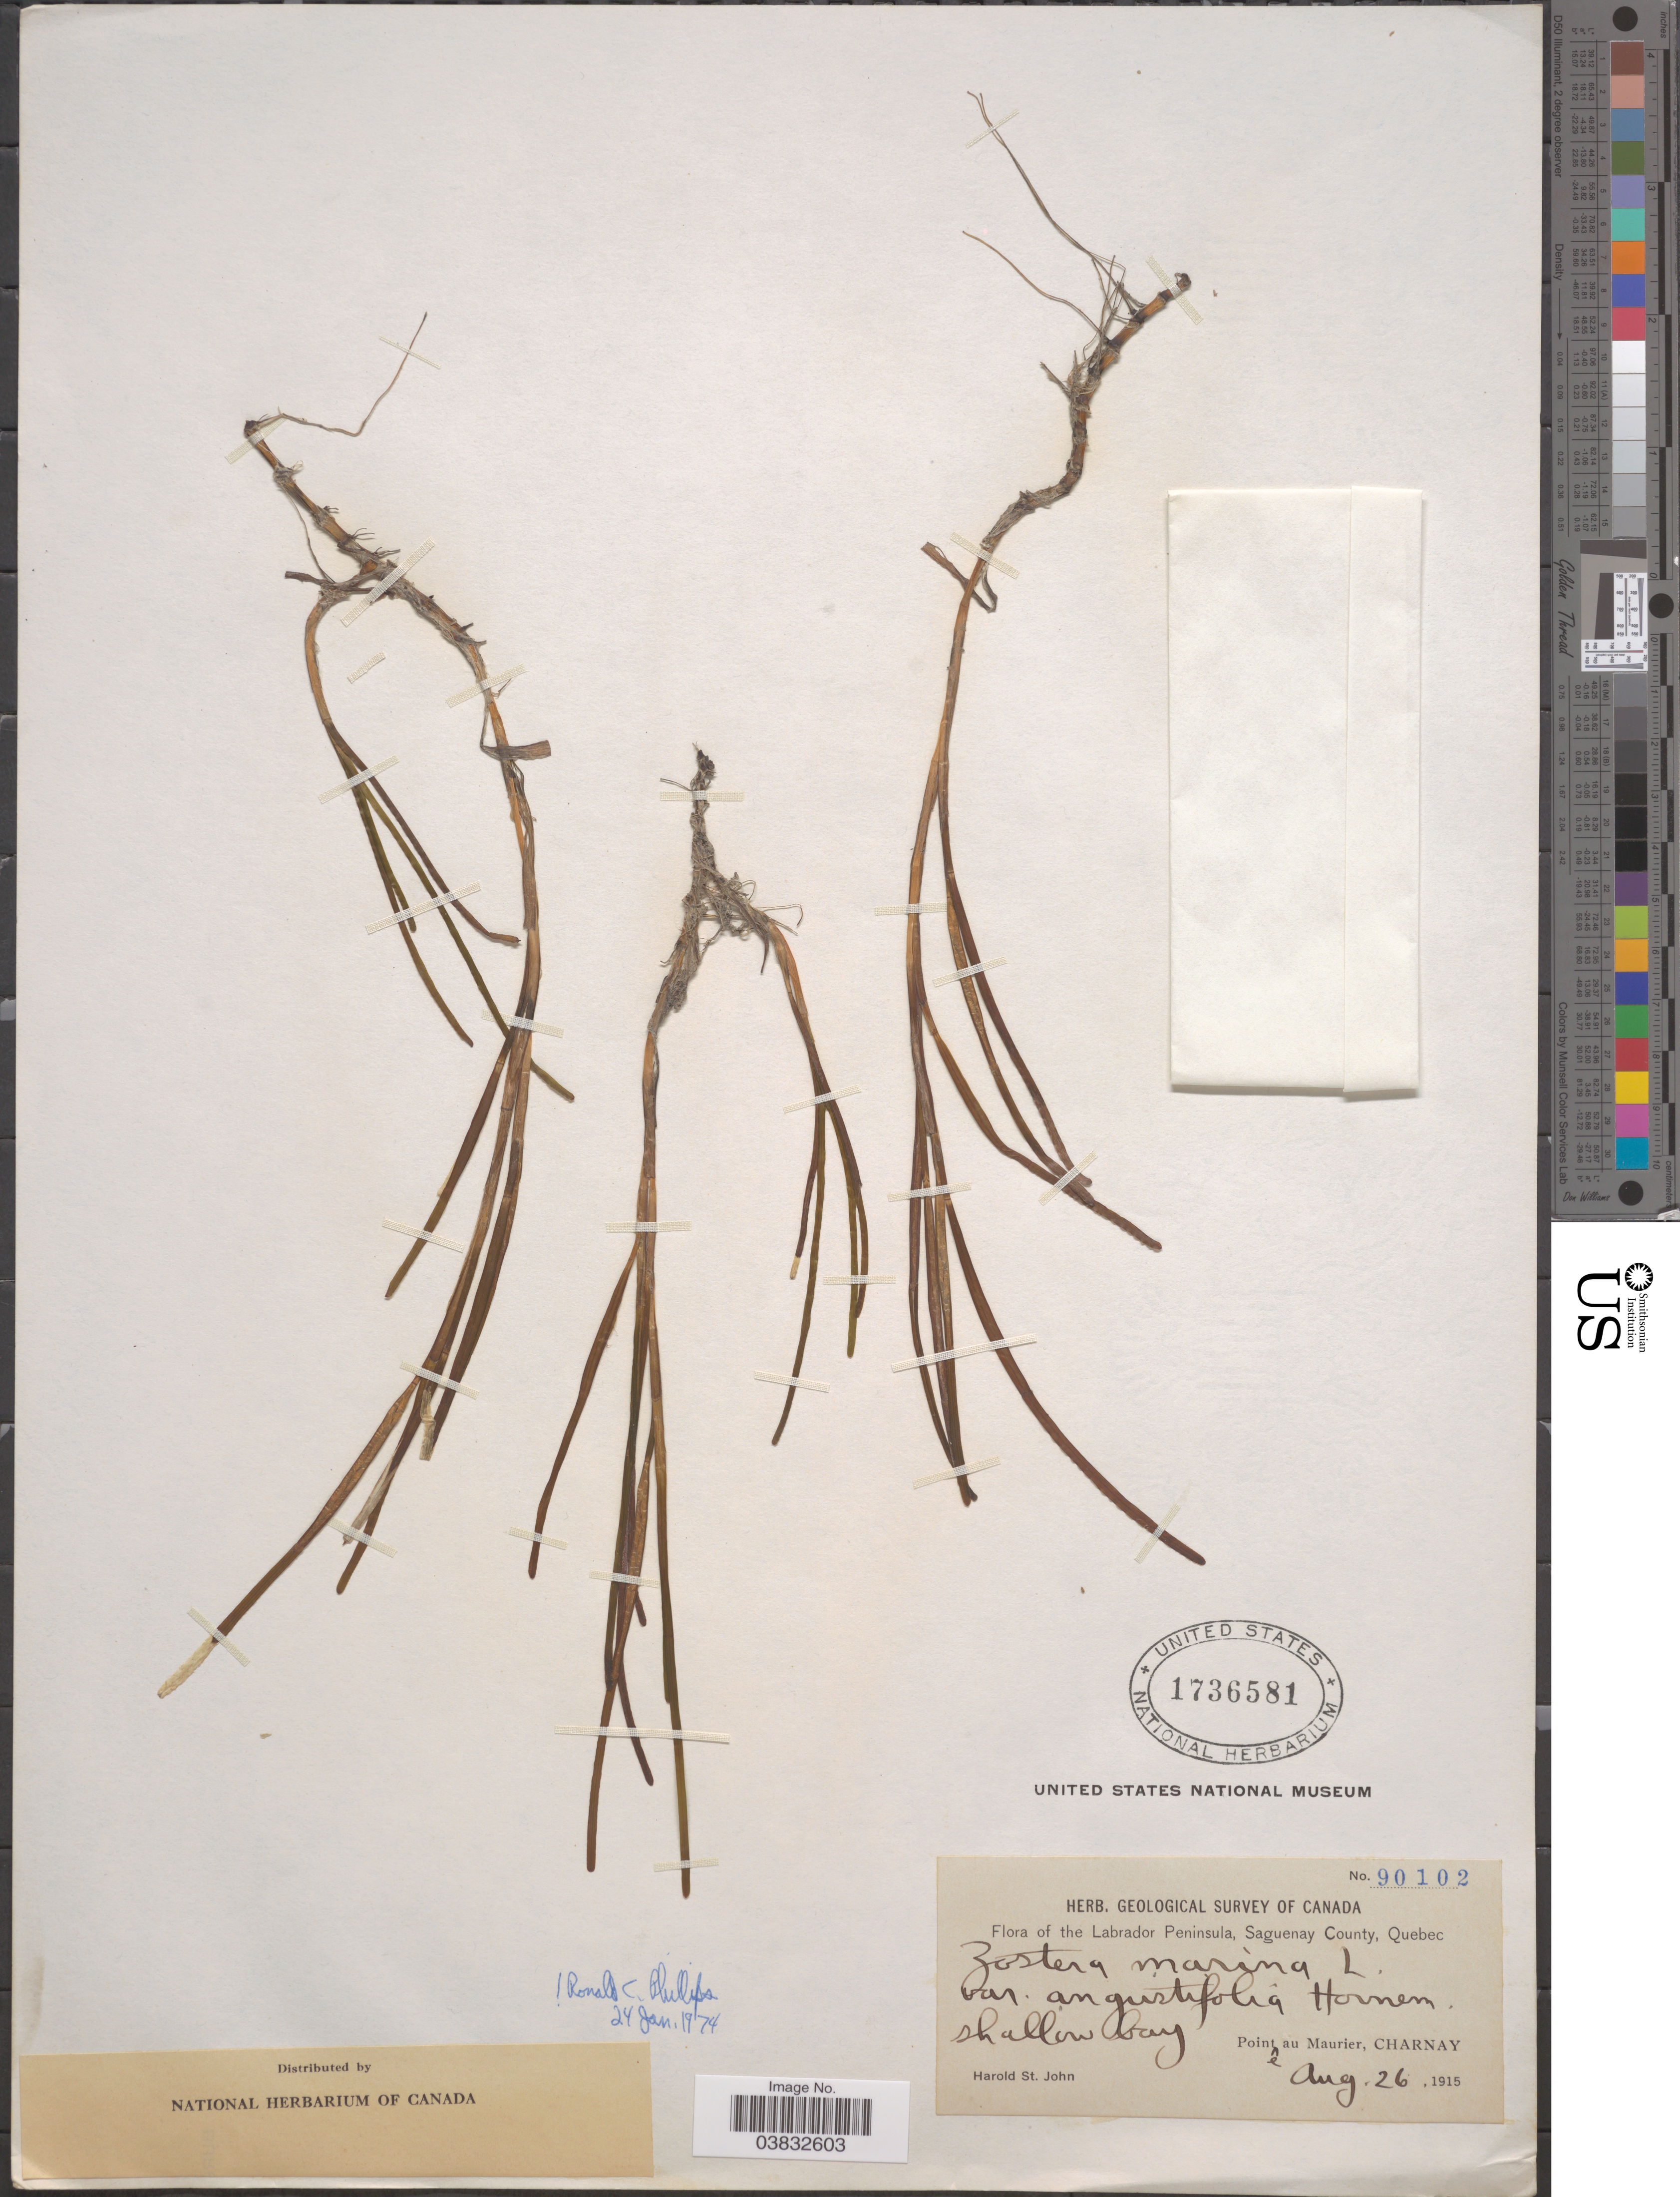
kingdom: Plantae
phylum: Tracheophyta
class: Liliopsida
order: Alismatales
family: Zosteraceae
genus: Zostera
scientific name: Zostera marina var. angustifolia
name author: Hornem.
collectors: H. St. John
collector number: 90102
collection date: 1915-08-26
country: Canada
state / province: Quebec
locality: The Labrador Peninsula Saguenay County. Shallow bay. Pointe au Maurier, Charnay.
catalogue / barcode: US 1736581